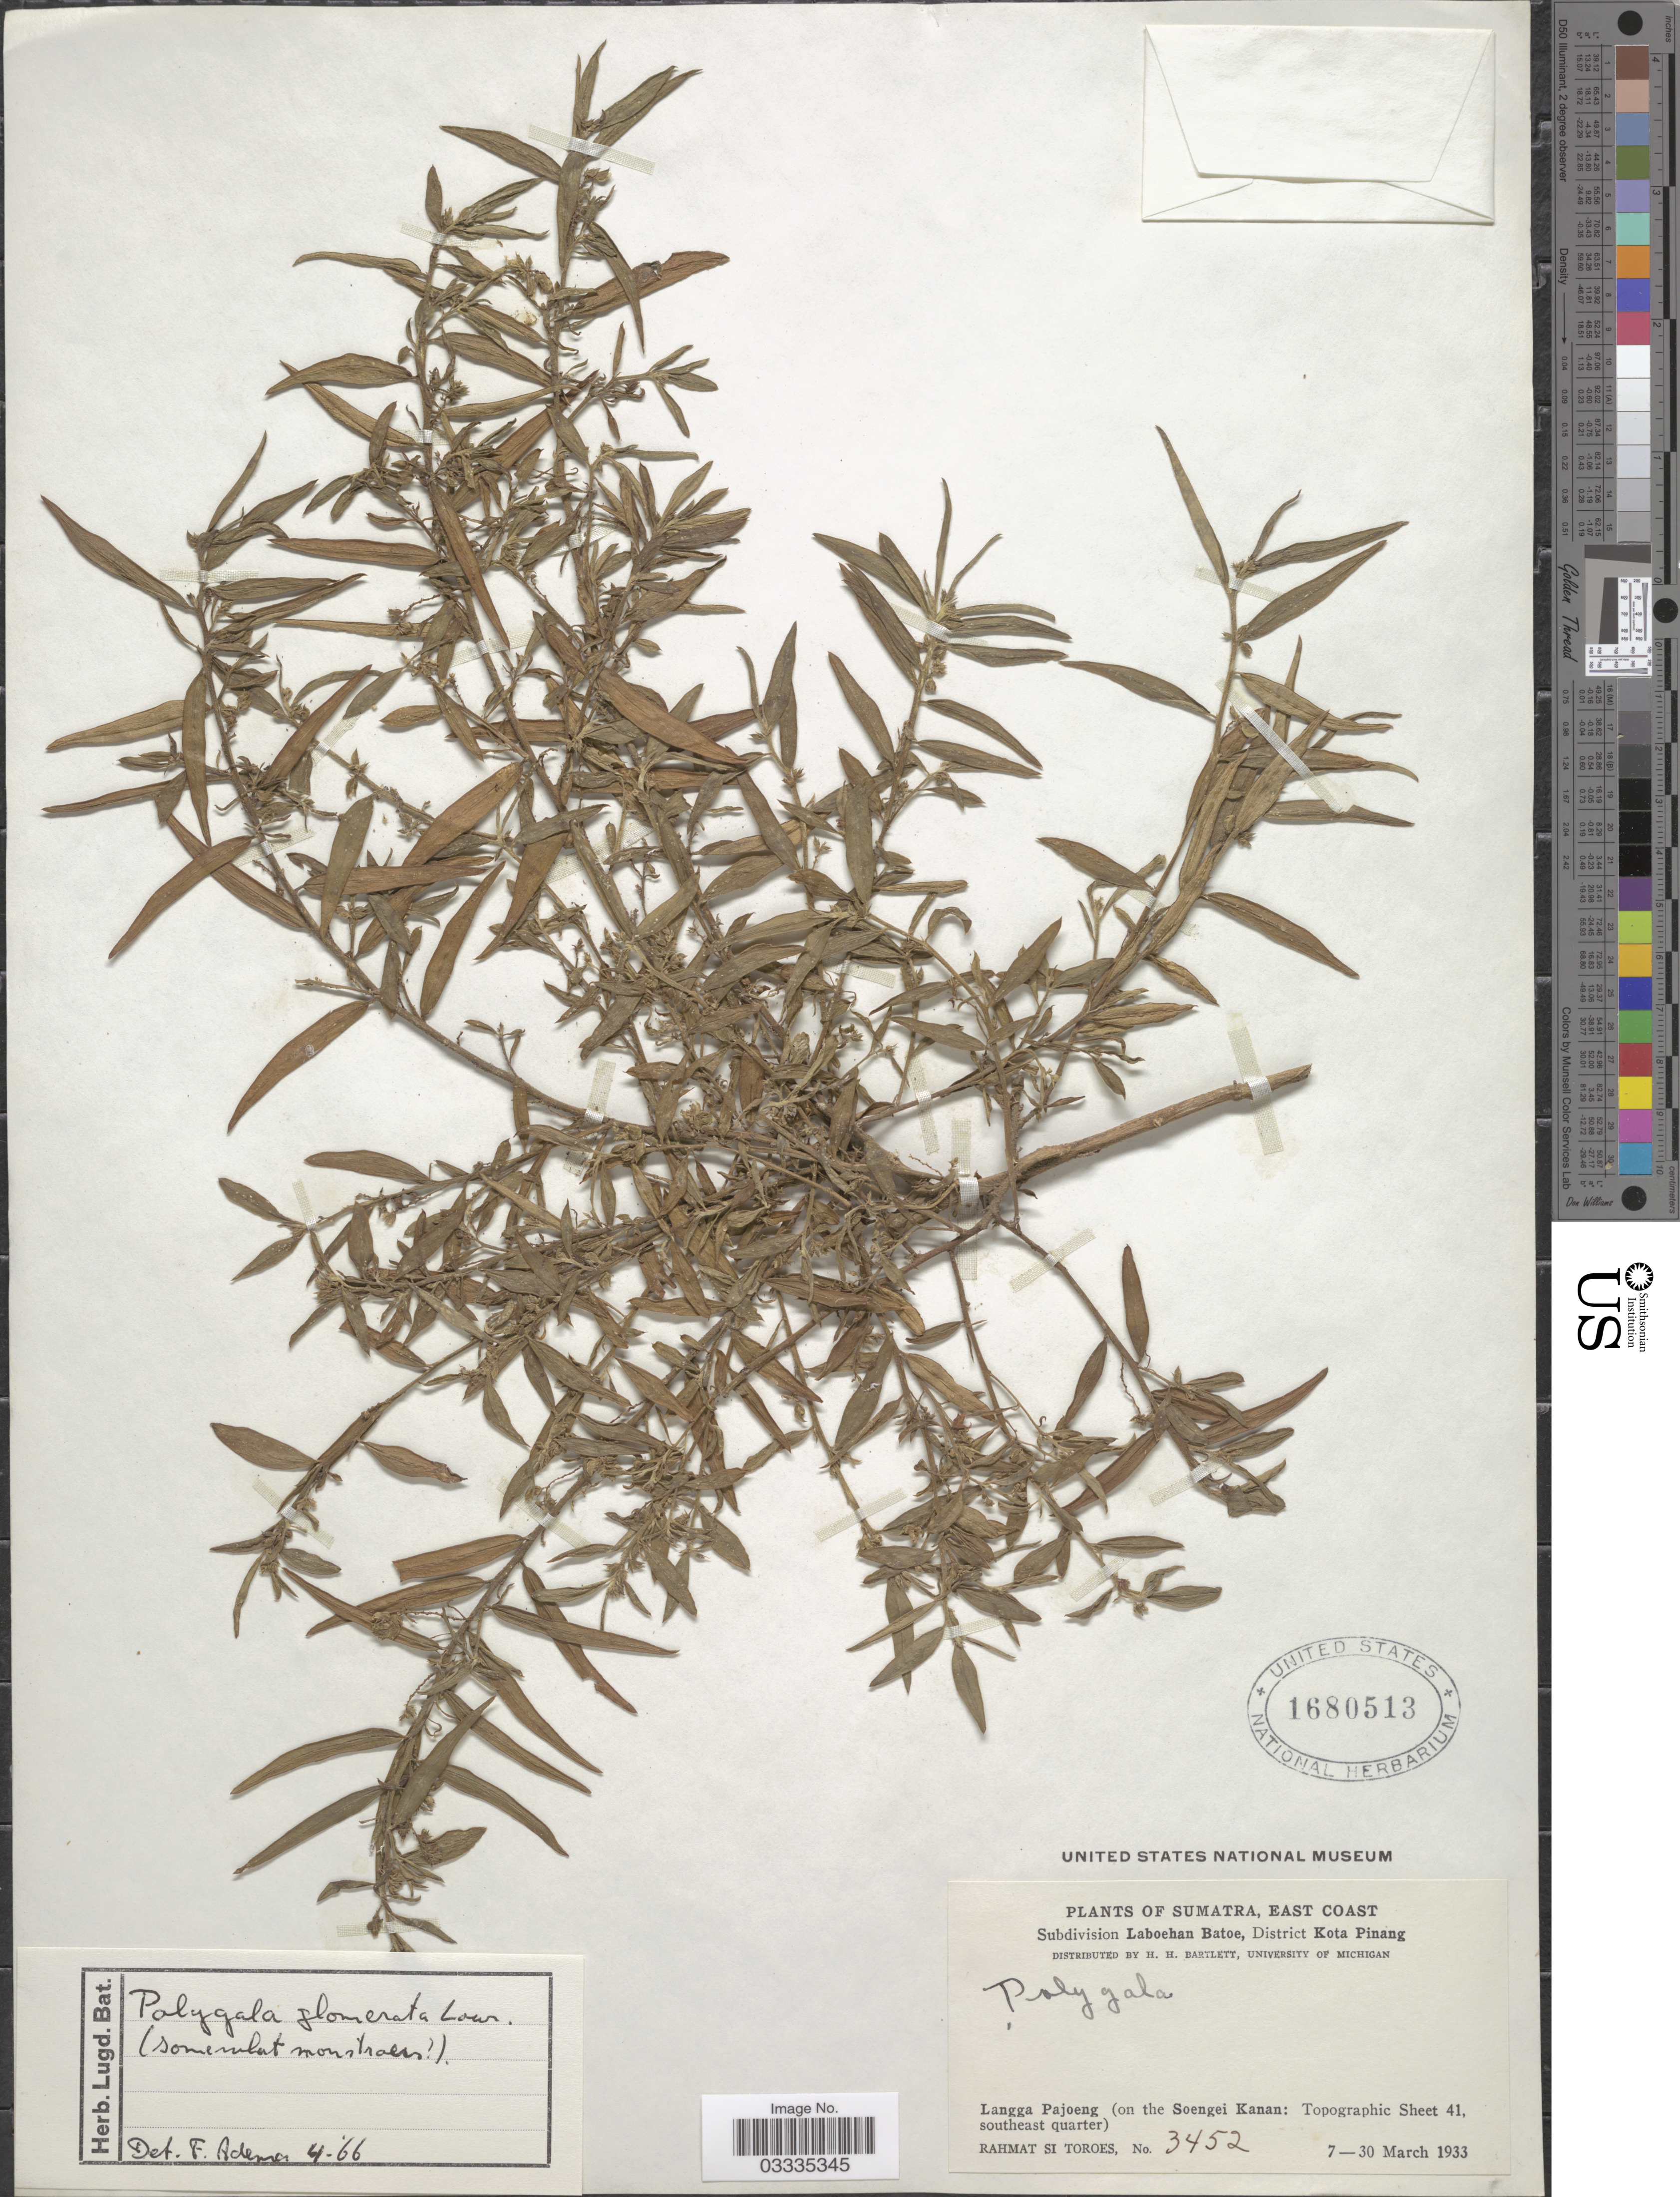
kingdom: Plantae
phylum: Tracheophyta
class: Magnoliopsida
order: Fabales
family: Polygalaceae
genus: Polygala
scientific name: Polygala glomerata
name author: Lour.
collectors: Rahmat Si Boeea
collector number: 3452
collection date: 1933-03-07/1933-03-30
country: Indonesia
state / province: Sumatra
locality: East Coast, Subdivision Laboehan Batoe, District Kota Pinang. Langga Pajoeng (on the Soengei Kanan: Topographic Sheet 41, southeast quarter).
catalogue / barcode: US 1680513